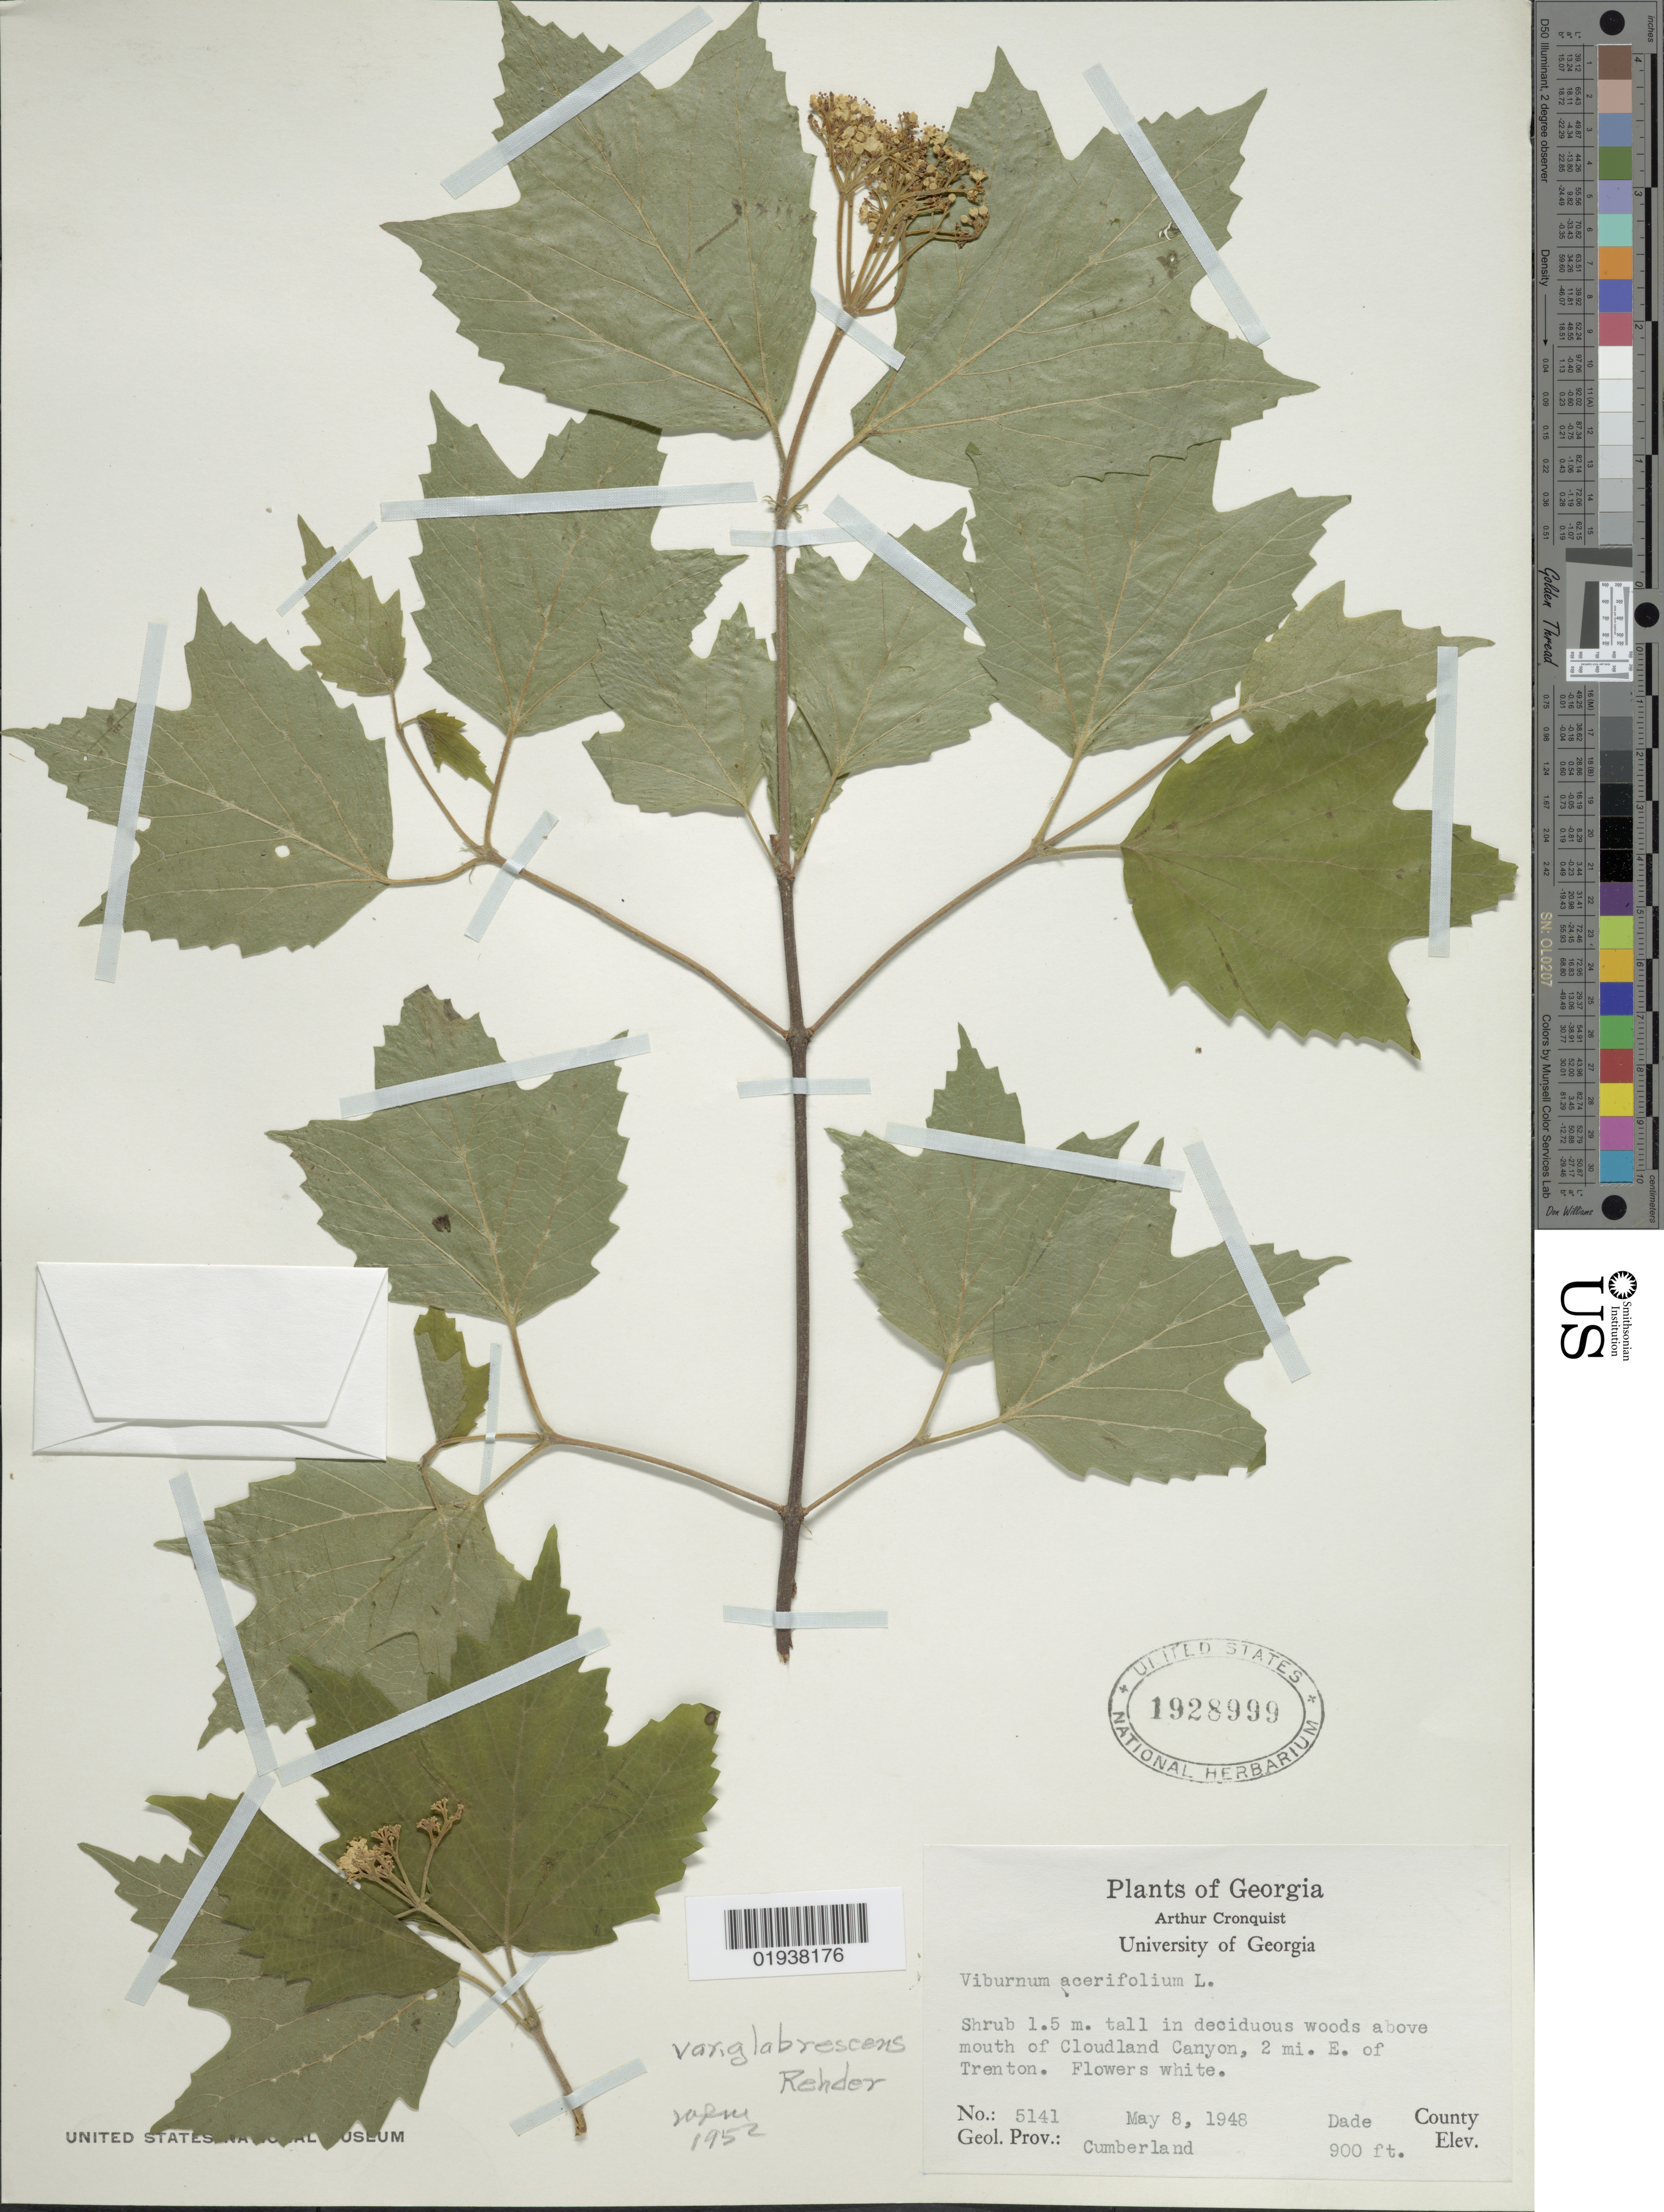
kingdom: Plantae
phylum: Tracheophyta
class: Magnoliopsida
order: Dipsacales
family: Viburnaceae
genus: Viburnum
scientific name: Viburnum acerifolium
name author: L.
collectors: A. J. Cronquist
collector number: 5141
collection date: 1948-05-08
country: United States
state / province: Georgia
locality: In deciduous woods above mouth of Cloudland Canyon, 2 mi. E. of Trenton. Dade County. Geol. Prov.: Cumberland.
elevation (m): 274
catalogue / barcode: US 1928999